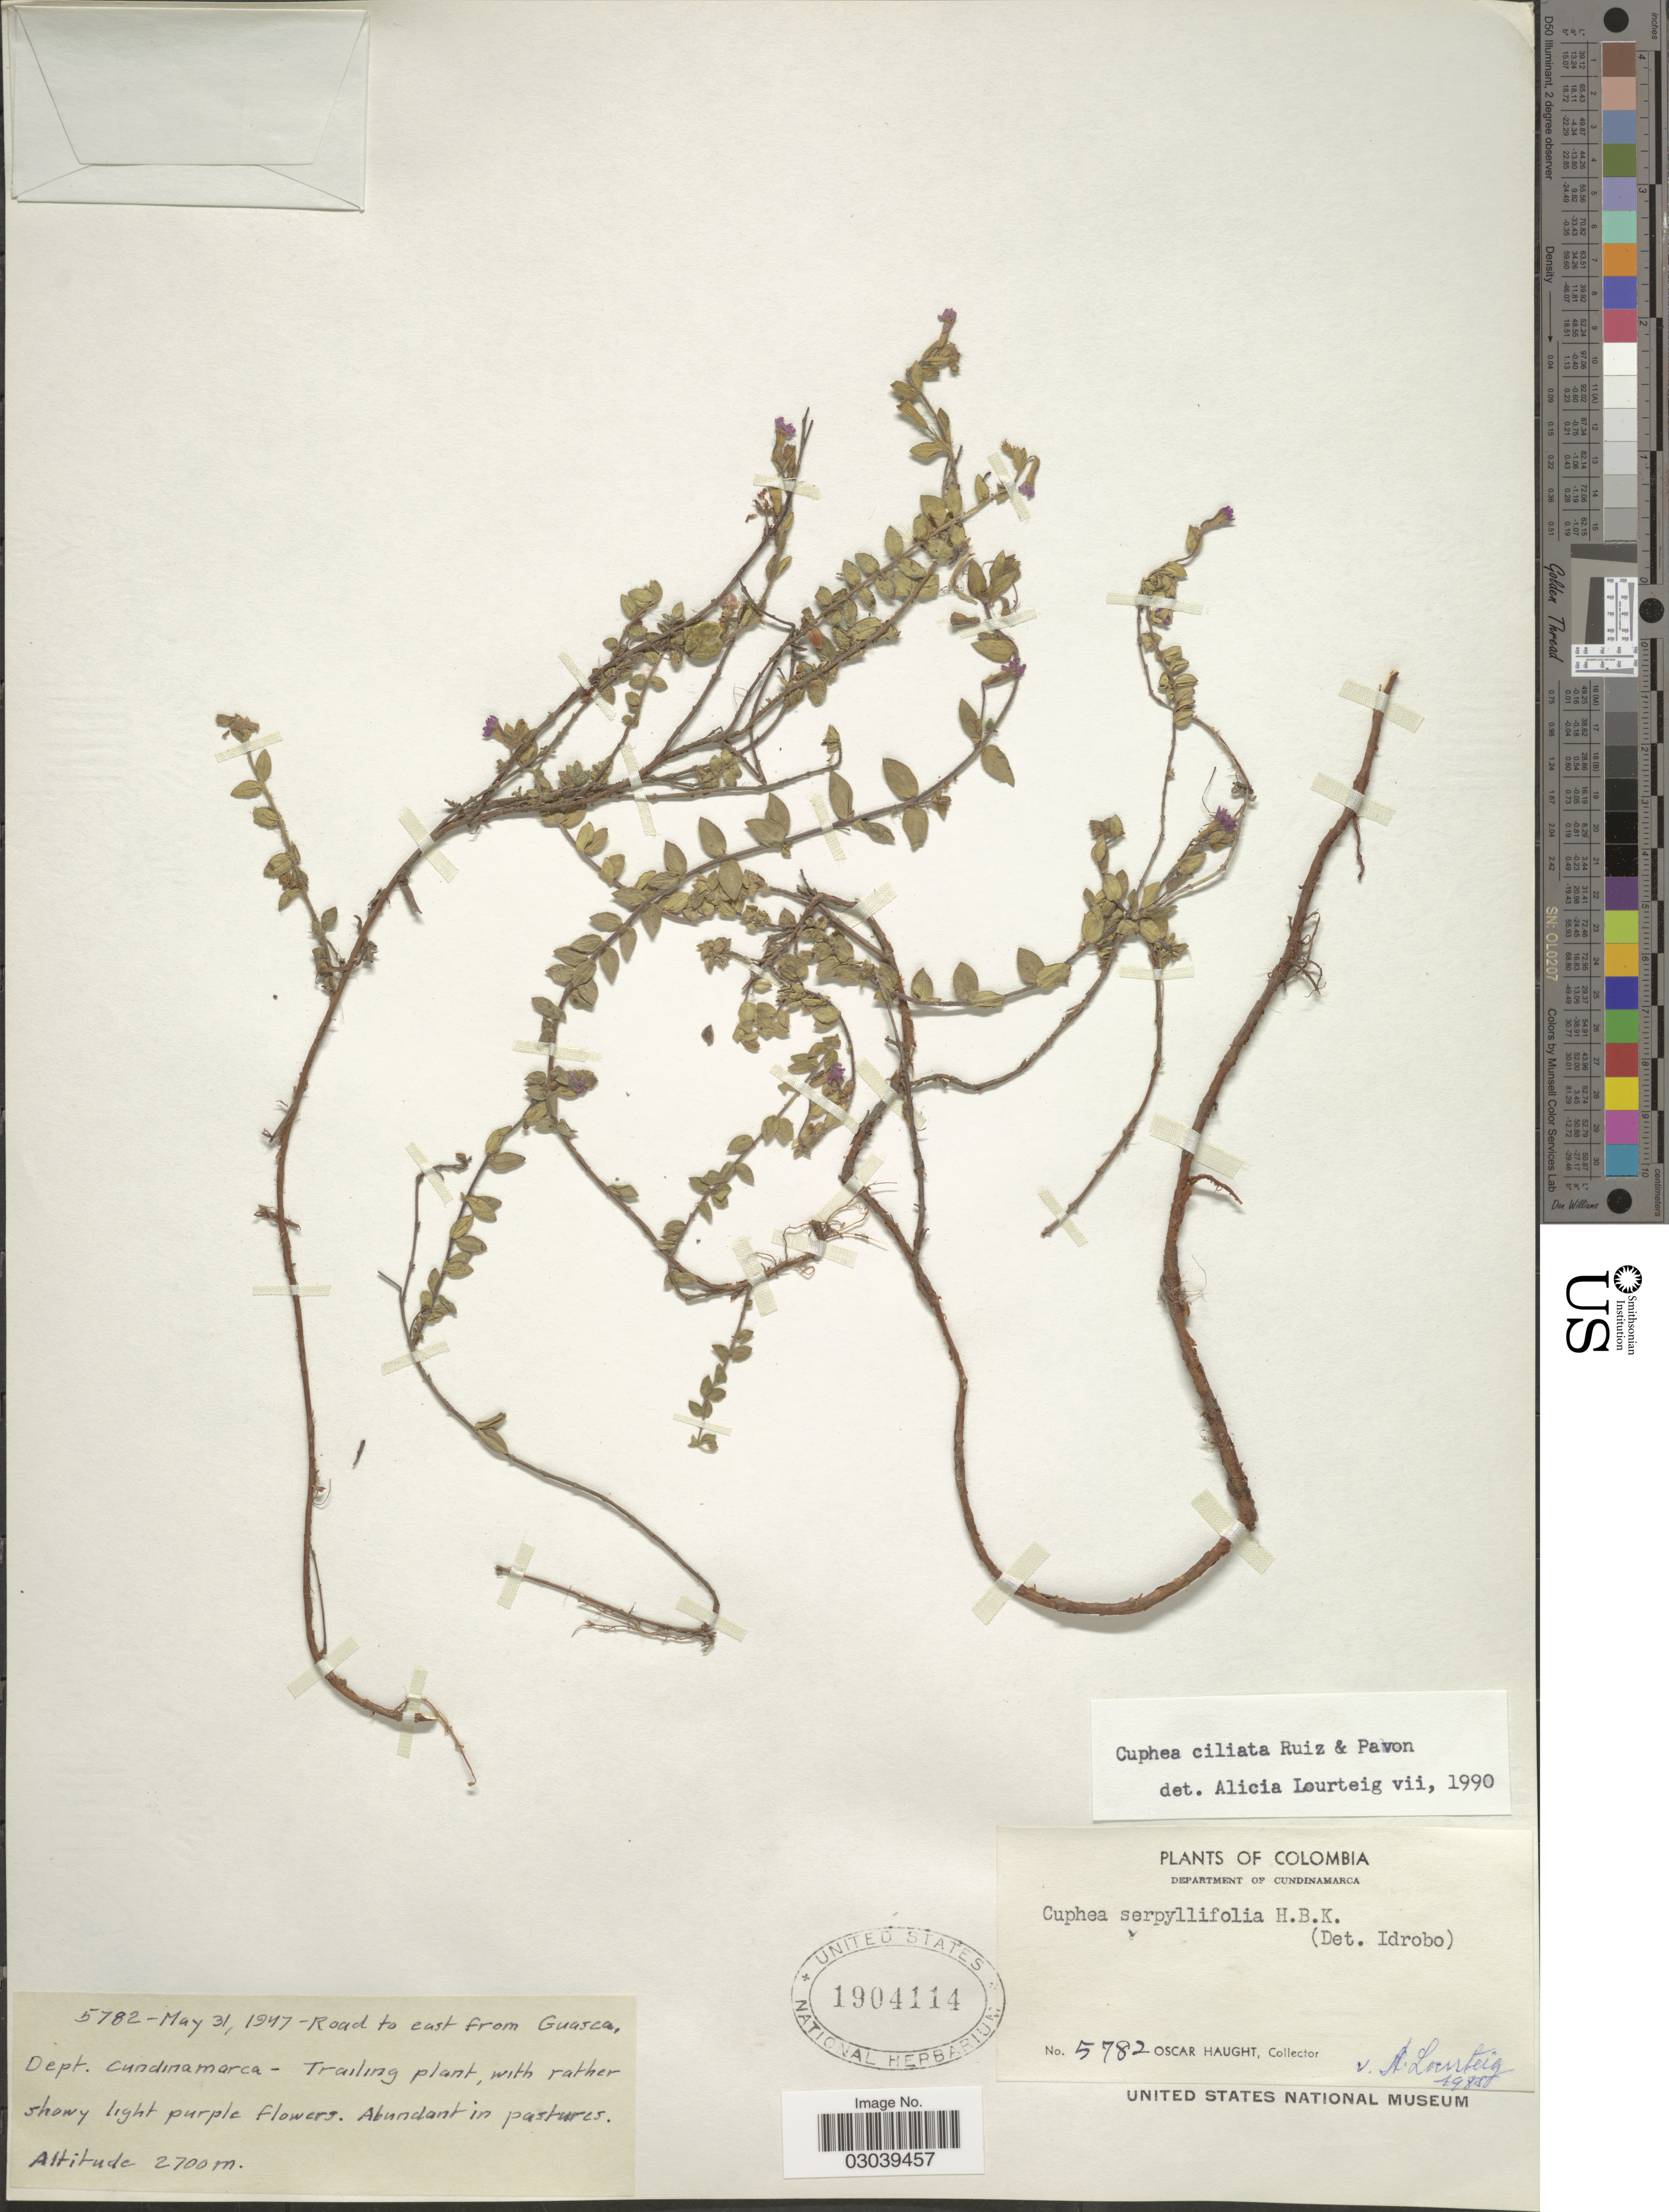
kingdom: Plantae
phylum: Tracheophyta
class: Magnoliopsida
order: Myrtales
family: Lythraceae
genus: Cuphea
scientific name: Cuphea ciliata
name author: Ruiz & Pav.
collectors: O. Haught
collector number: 5782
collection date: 1947-05-31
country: Colombia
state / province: Cundinamarca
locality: Department of Cundinamarca. Road to east from Guasca.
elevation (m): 2700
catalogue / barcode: US 1904114